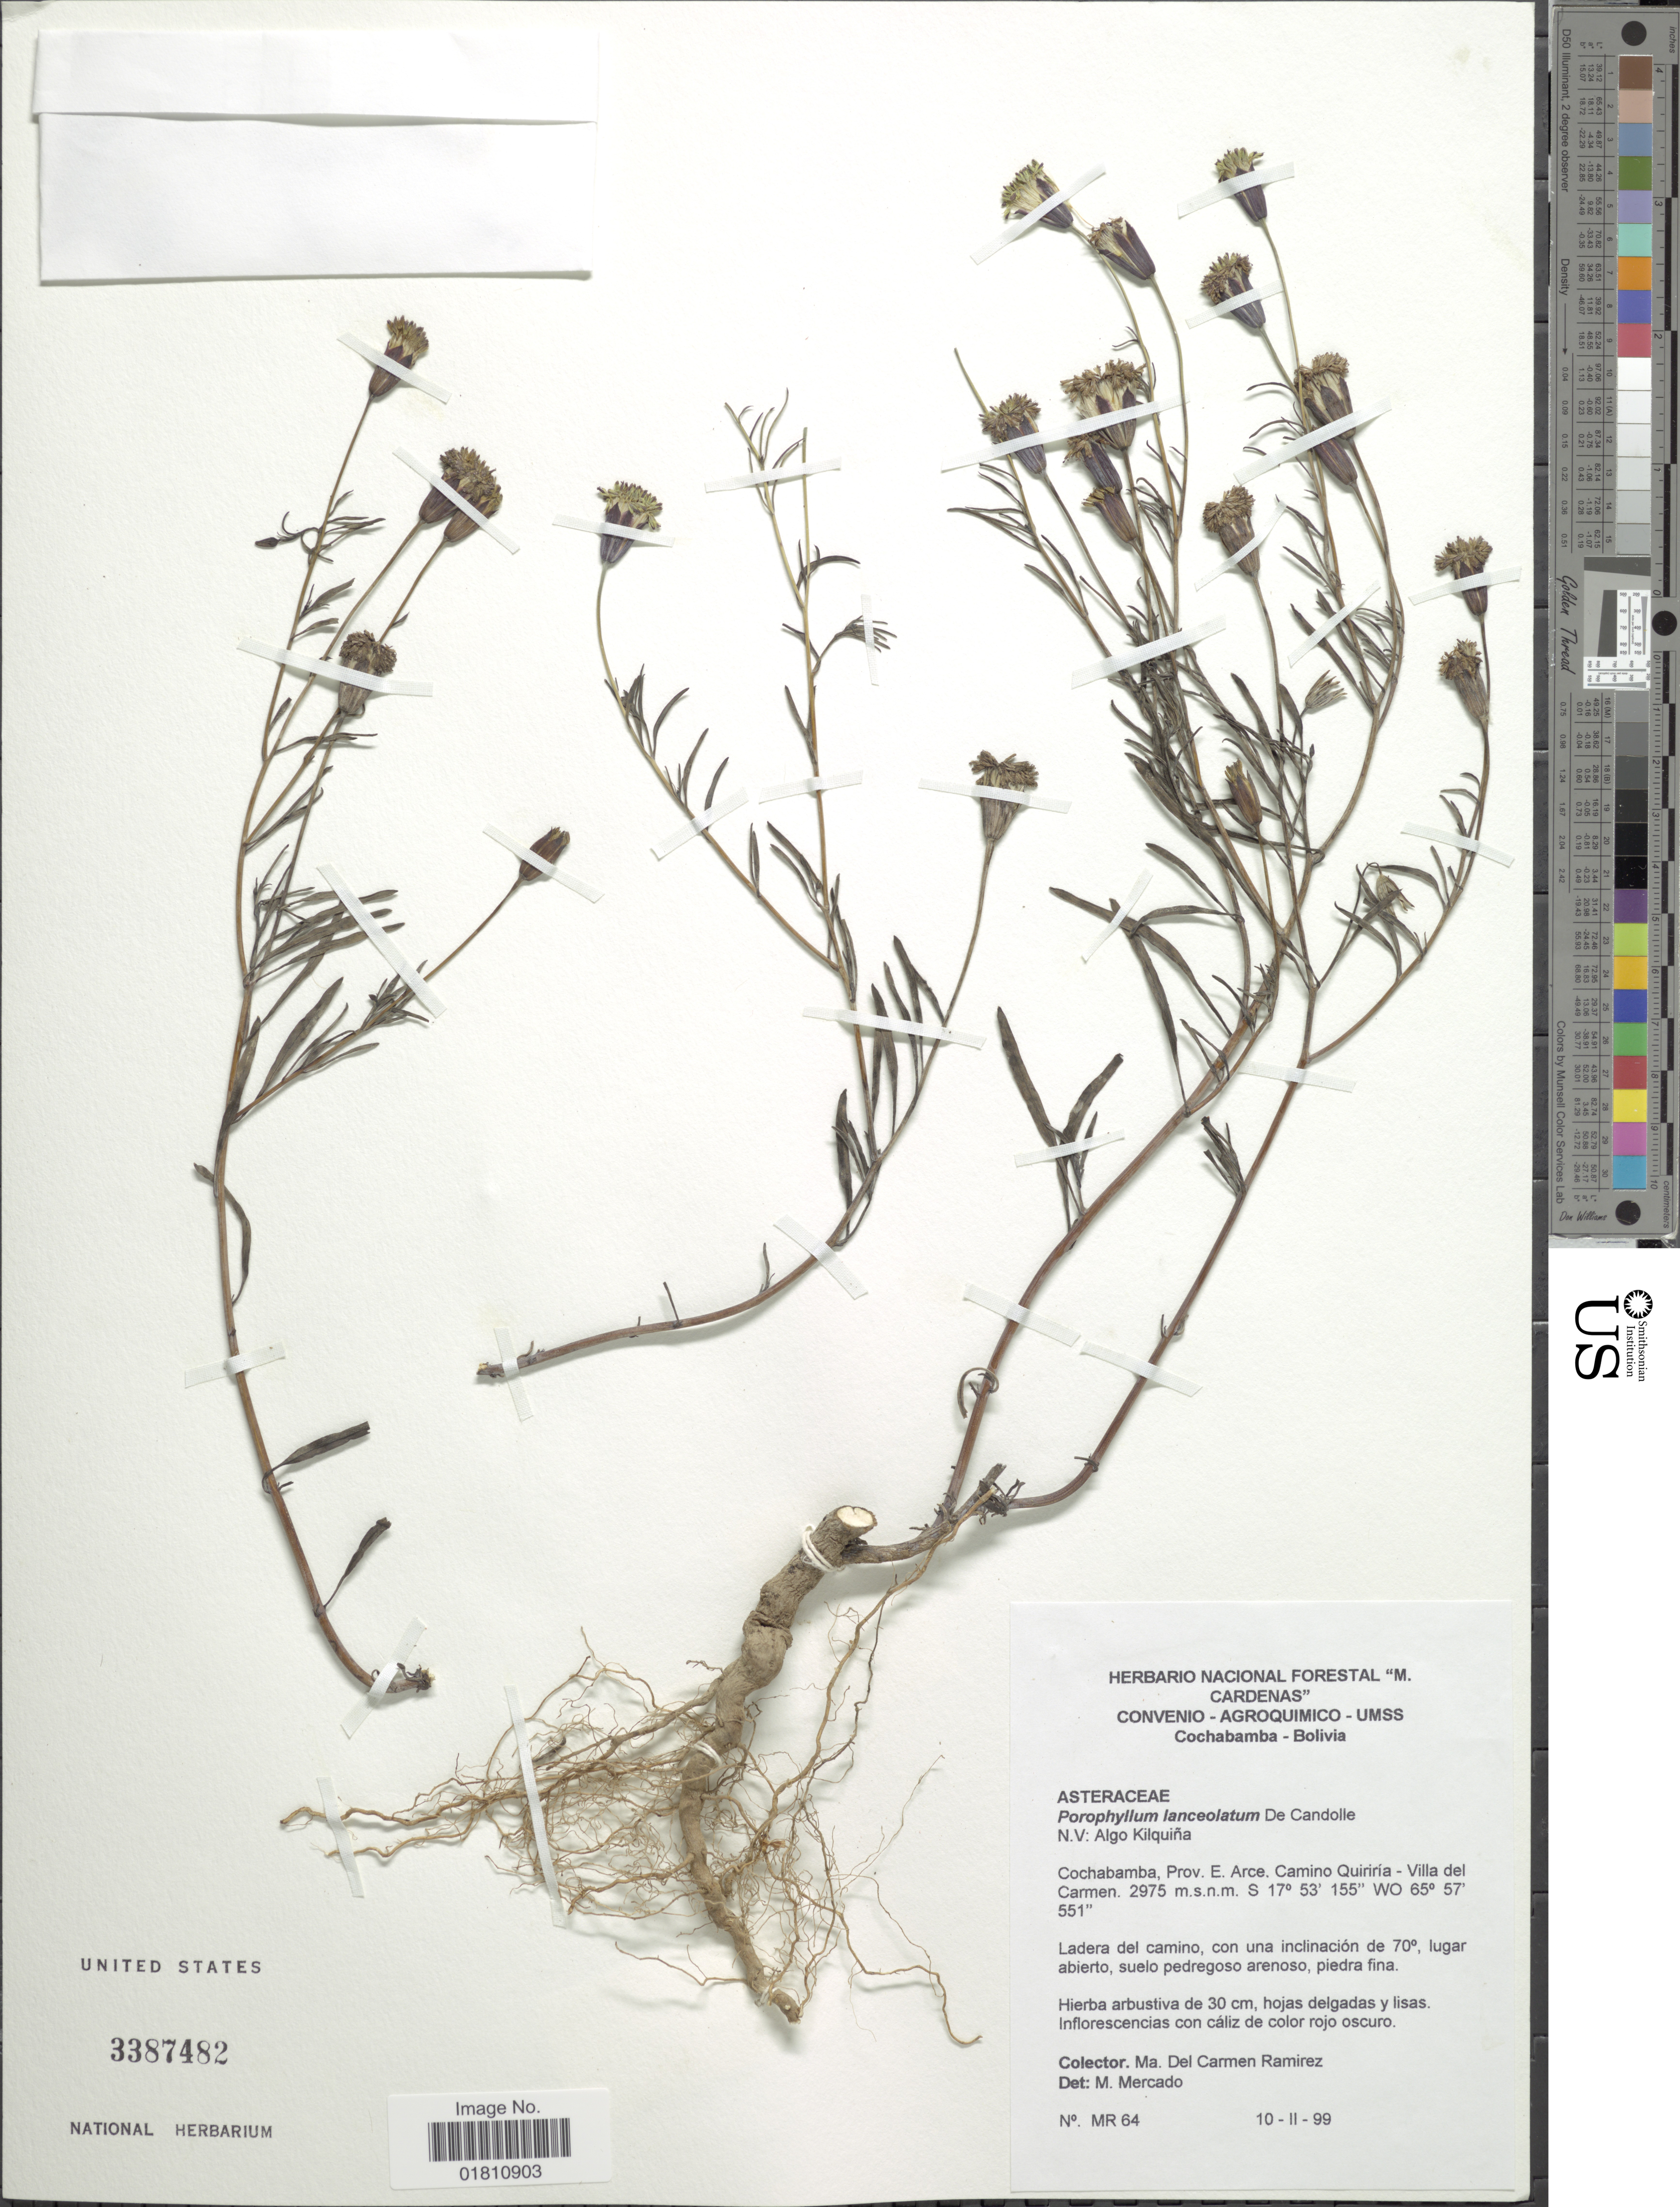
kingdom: Plantae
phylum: Tracheophyta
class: Magnoliopsida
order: Asterales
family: Asteraceae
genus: Porophyllum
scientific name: Porophyllum lanceolatum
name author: DC.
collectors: M. Del Carmen Ramirez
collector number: MR 64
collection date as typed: Transcribed d/m/y: 10/2/99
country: Bolivia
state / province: Cochabamba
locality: Prov. E. Arce, Camino Quirira-Villa del Carmen, ladera del camino, con una inclinacion de 70degrees, lugar inflorescencias con caliz de color rojo oscuro.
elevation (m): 2975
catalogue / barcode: US 3387482